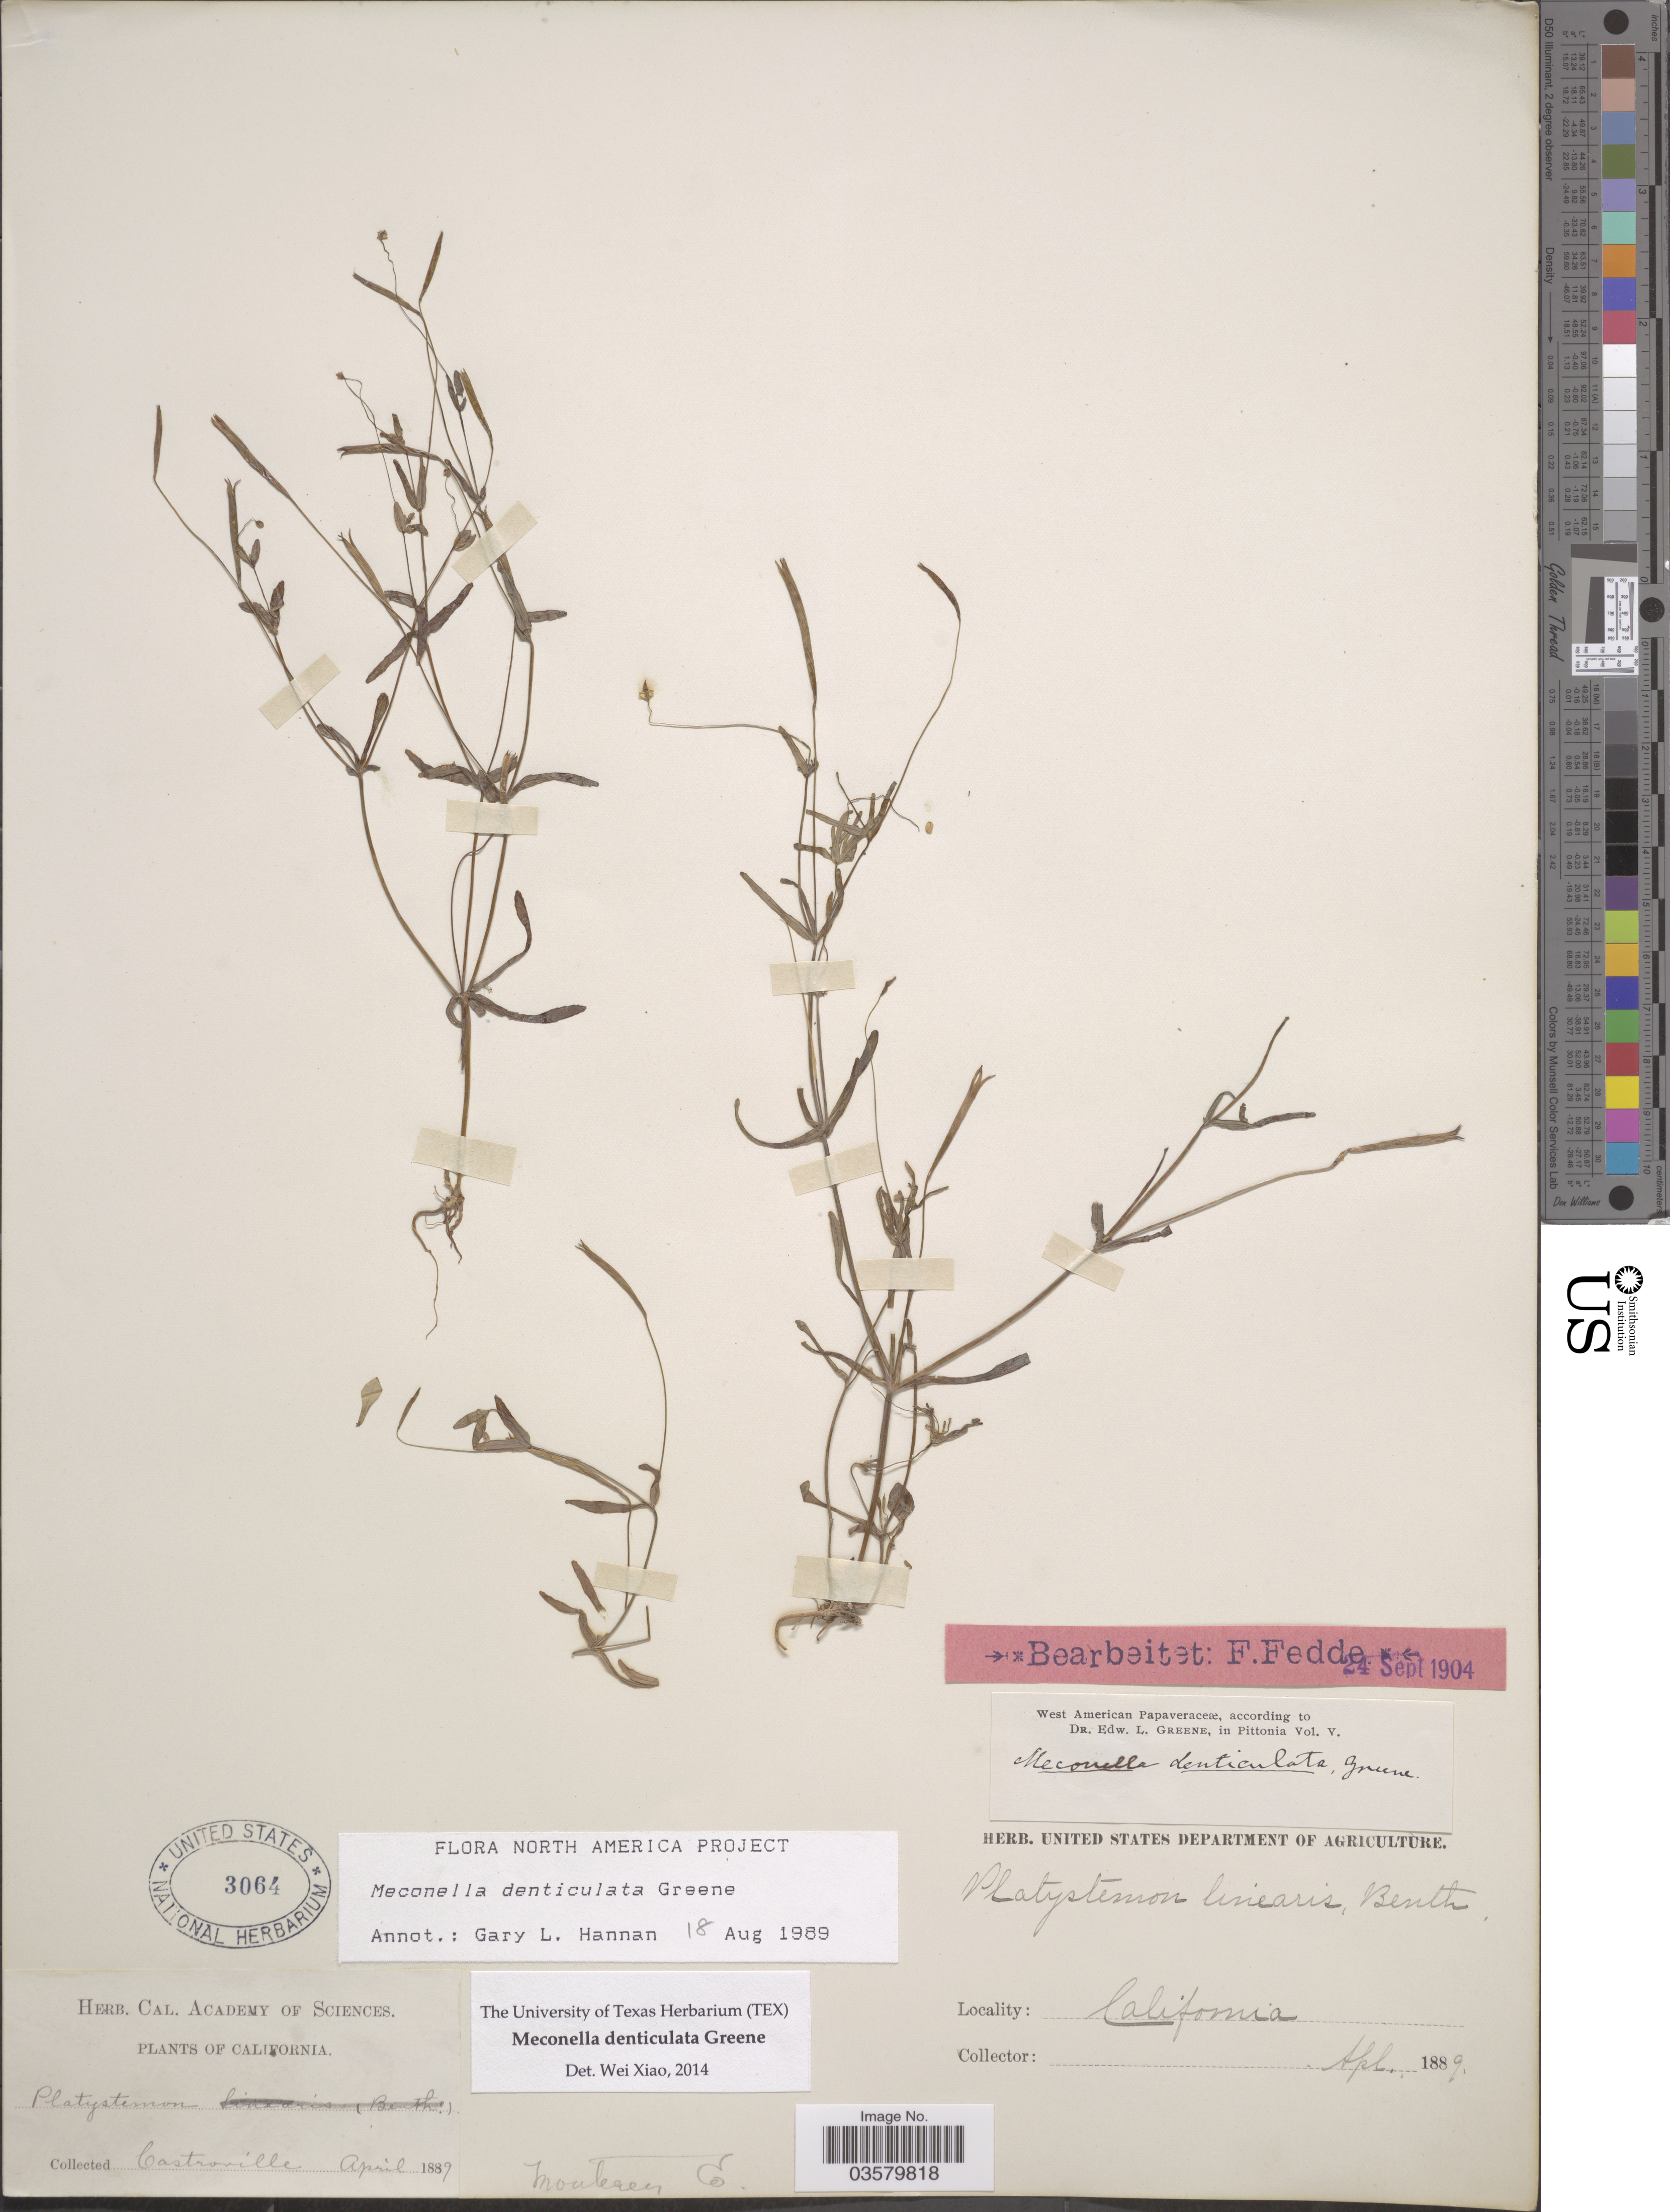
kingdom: Plantae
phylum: Tracheophyta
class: Magnoliopsida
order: Ranunculales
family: Papaveraceae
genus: Meconella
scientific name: Meconella denticulata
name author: Greene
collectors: ex herb. Cal. Academy of Sciences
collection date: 1889-04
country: United States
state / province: California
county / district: Monterey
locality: Castroville, Monterey Co.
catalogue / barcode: US 3064